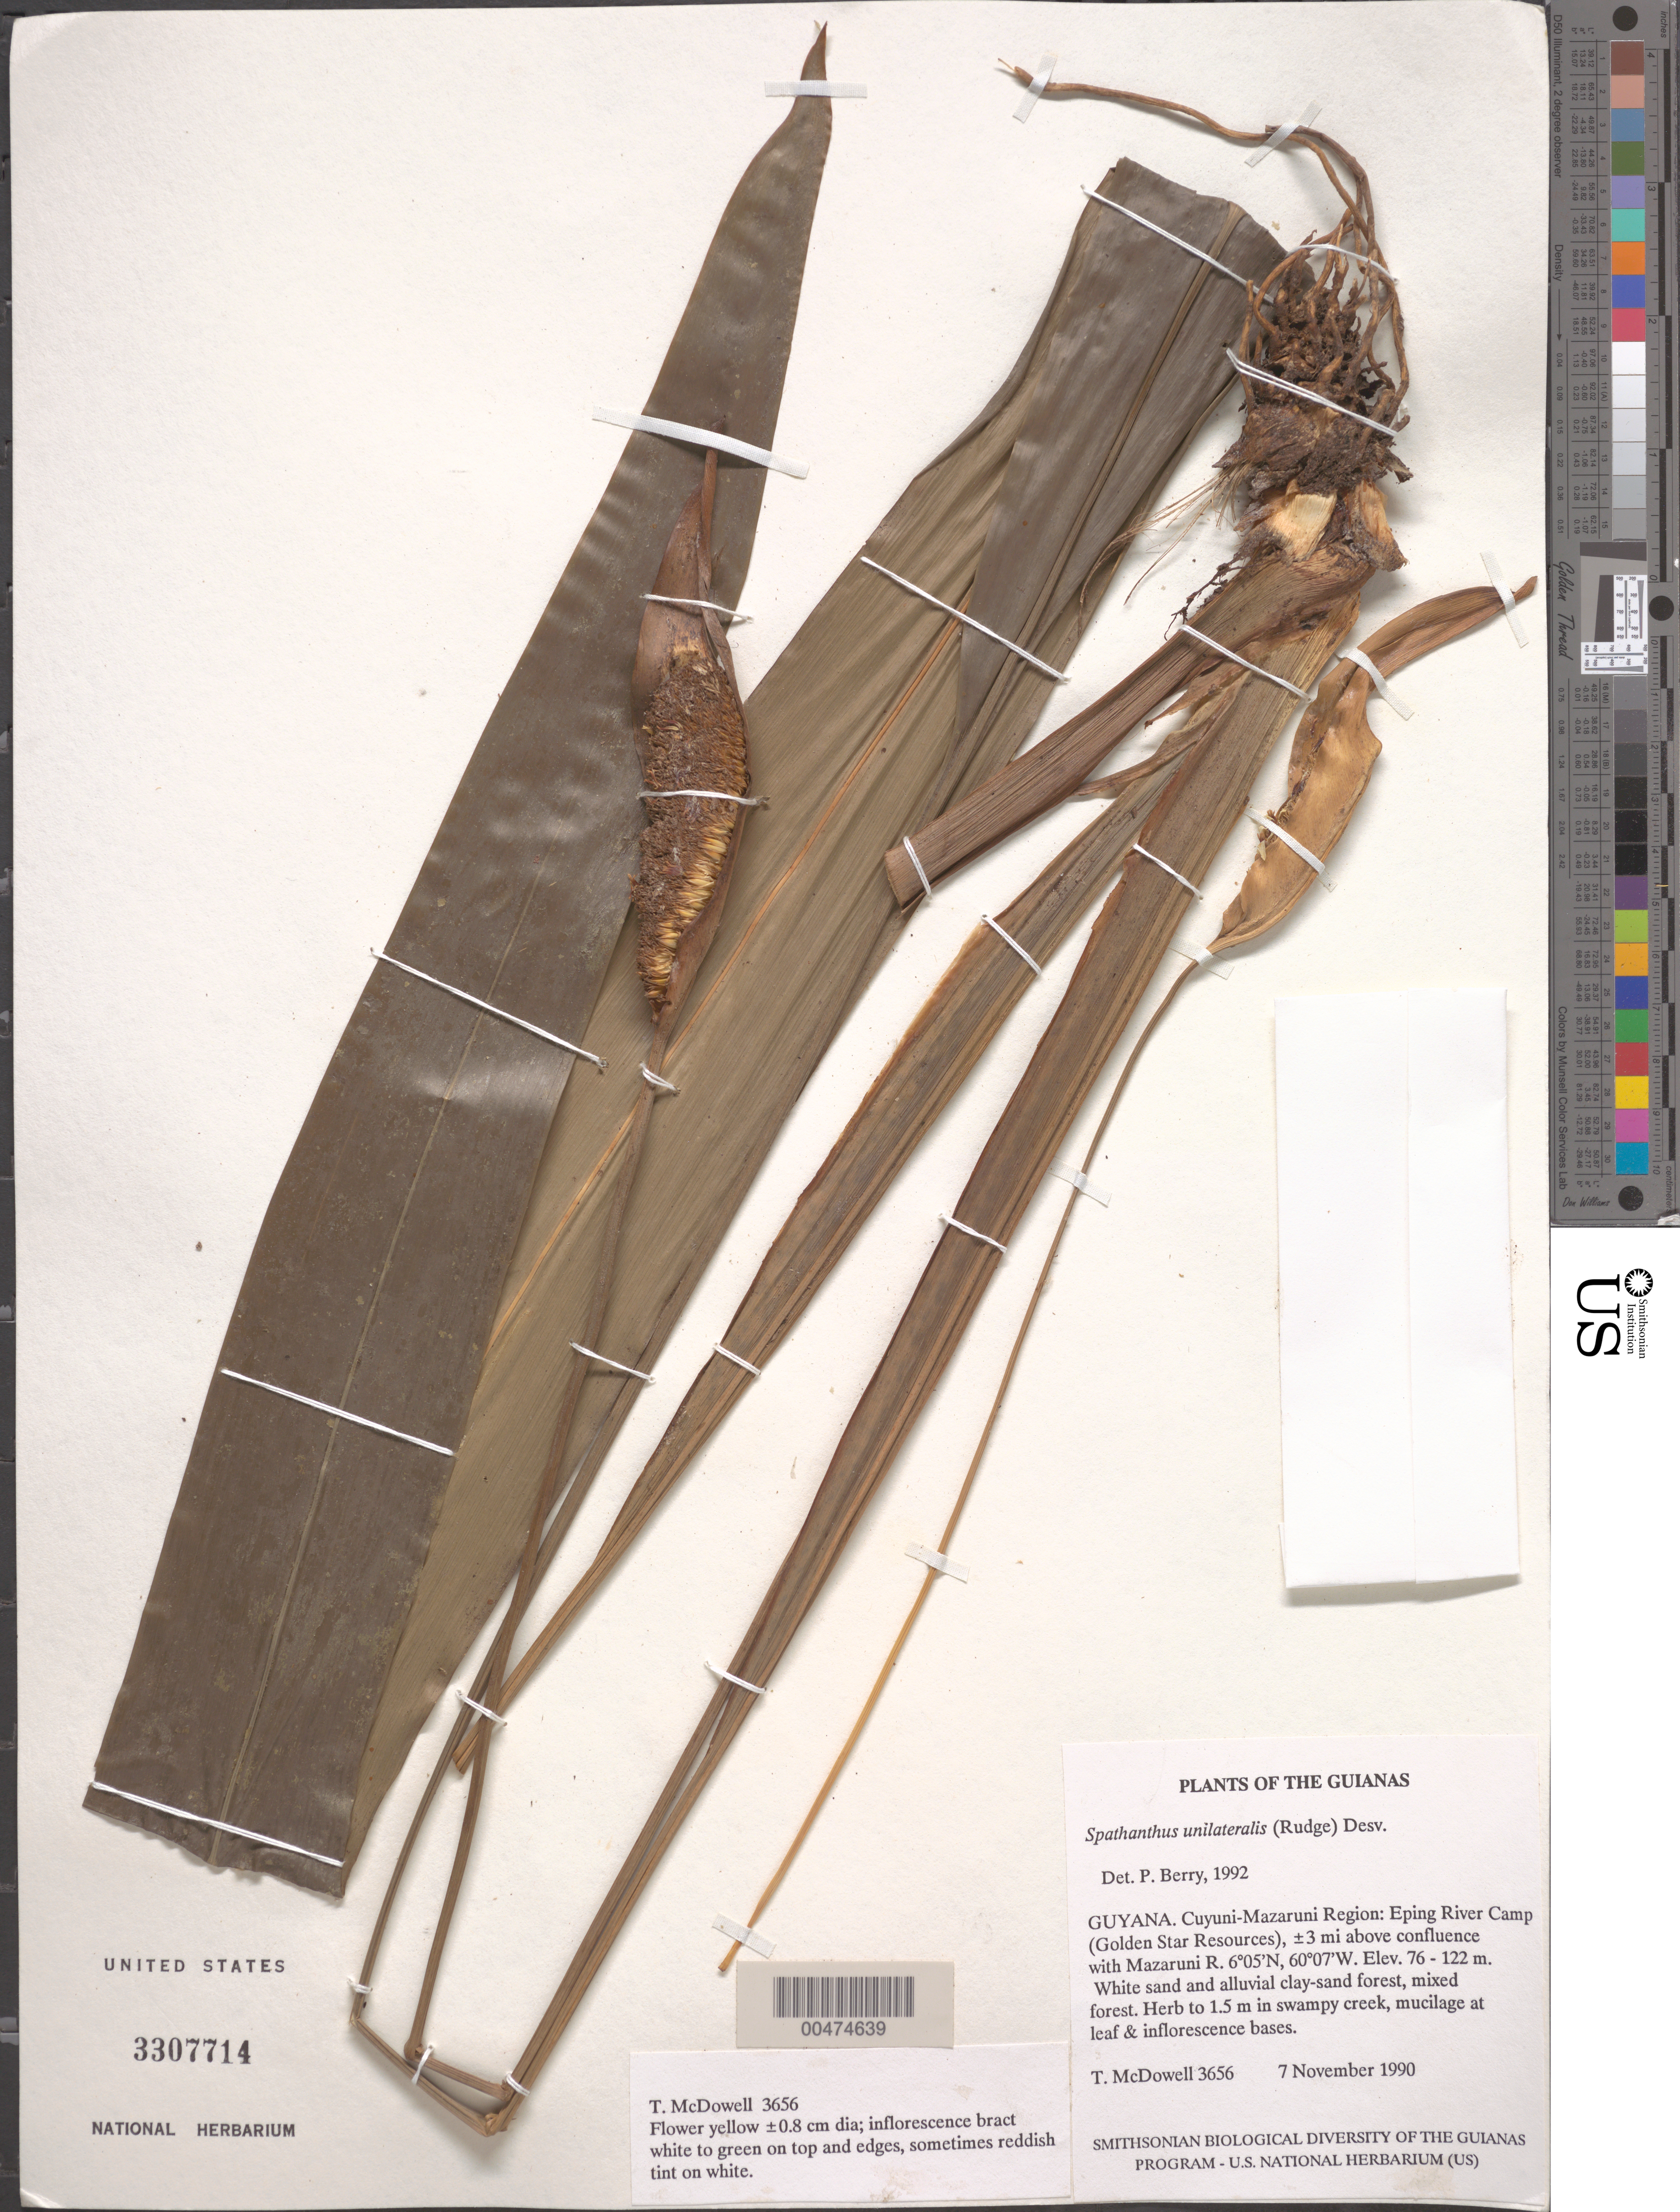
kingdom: Plantae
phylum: Tracheophyta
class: Liliopsida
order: Poales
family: Rapateaceae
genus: Spathanthus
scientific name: Spathanthus unilateralis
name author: (Rudge) Desv.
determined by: Berry, P. E., (WIS), University of Wisconsin - Madison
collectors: T. McDowell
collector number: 3656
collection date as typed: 7 November 1990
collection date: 1990-11-07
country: Guyana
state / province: Cuyuni-Mazaruni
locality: Eping River Camp (Golden Star Resources), ±3 mi above confluence with Mazaruni R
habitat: White sand and alluvial clay-sand forest, mixed forest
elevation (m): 76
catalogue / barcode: US 3307714